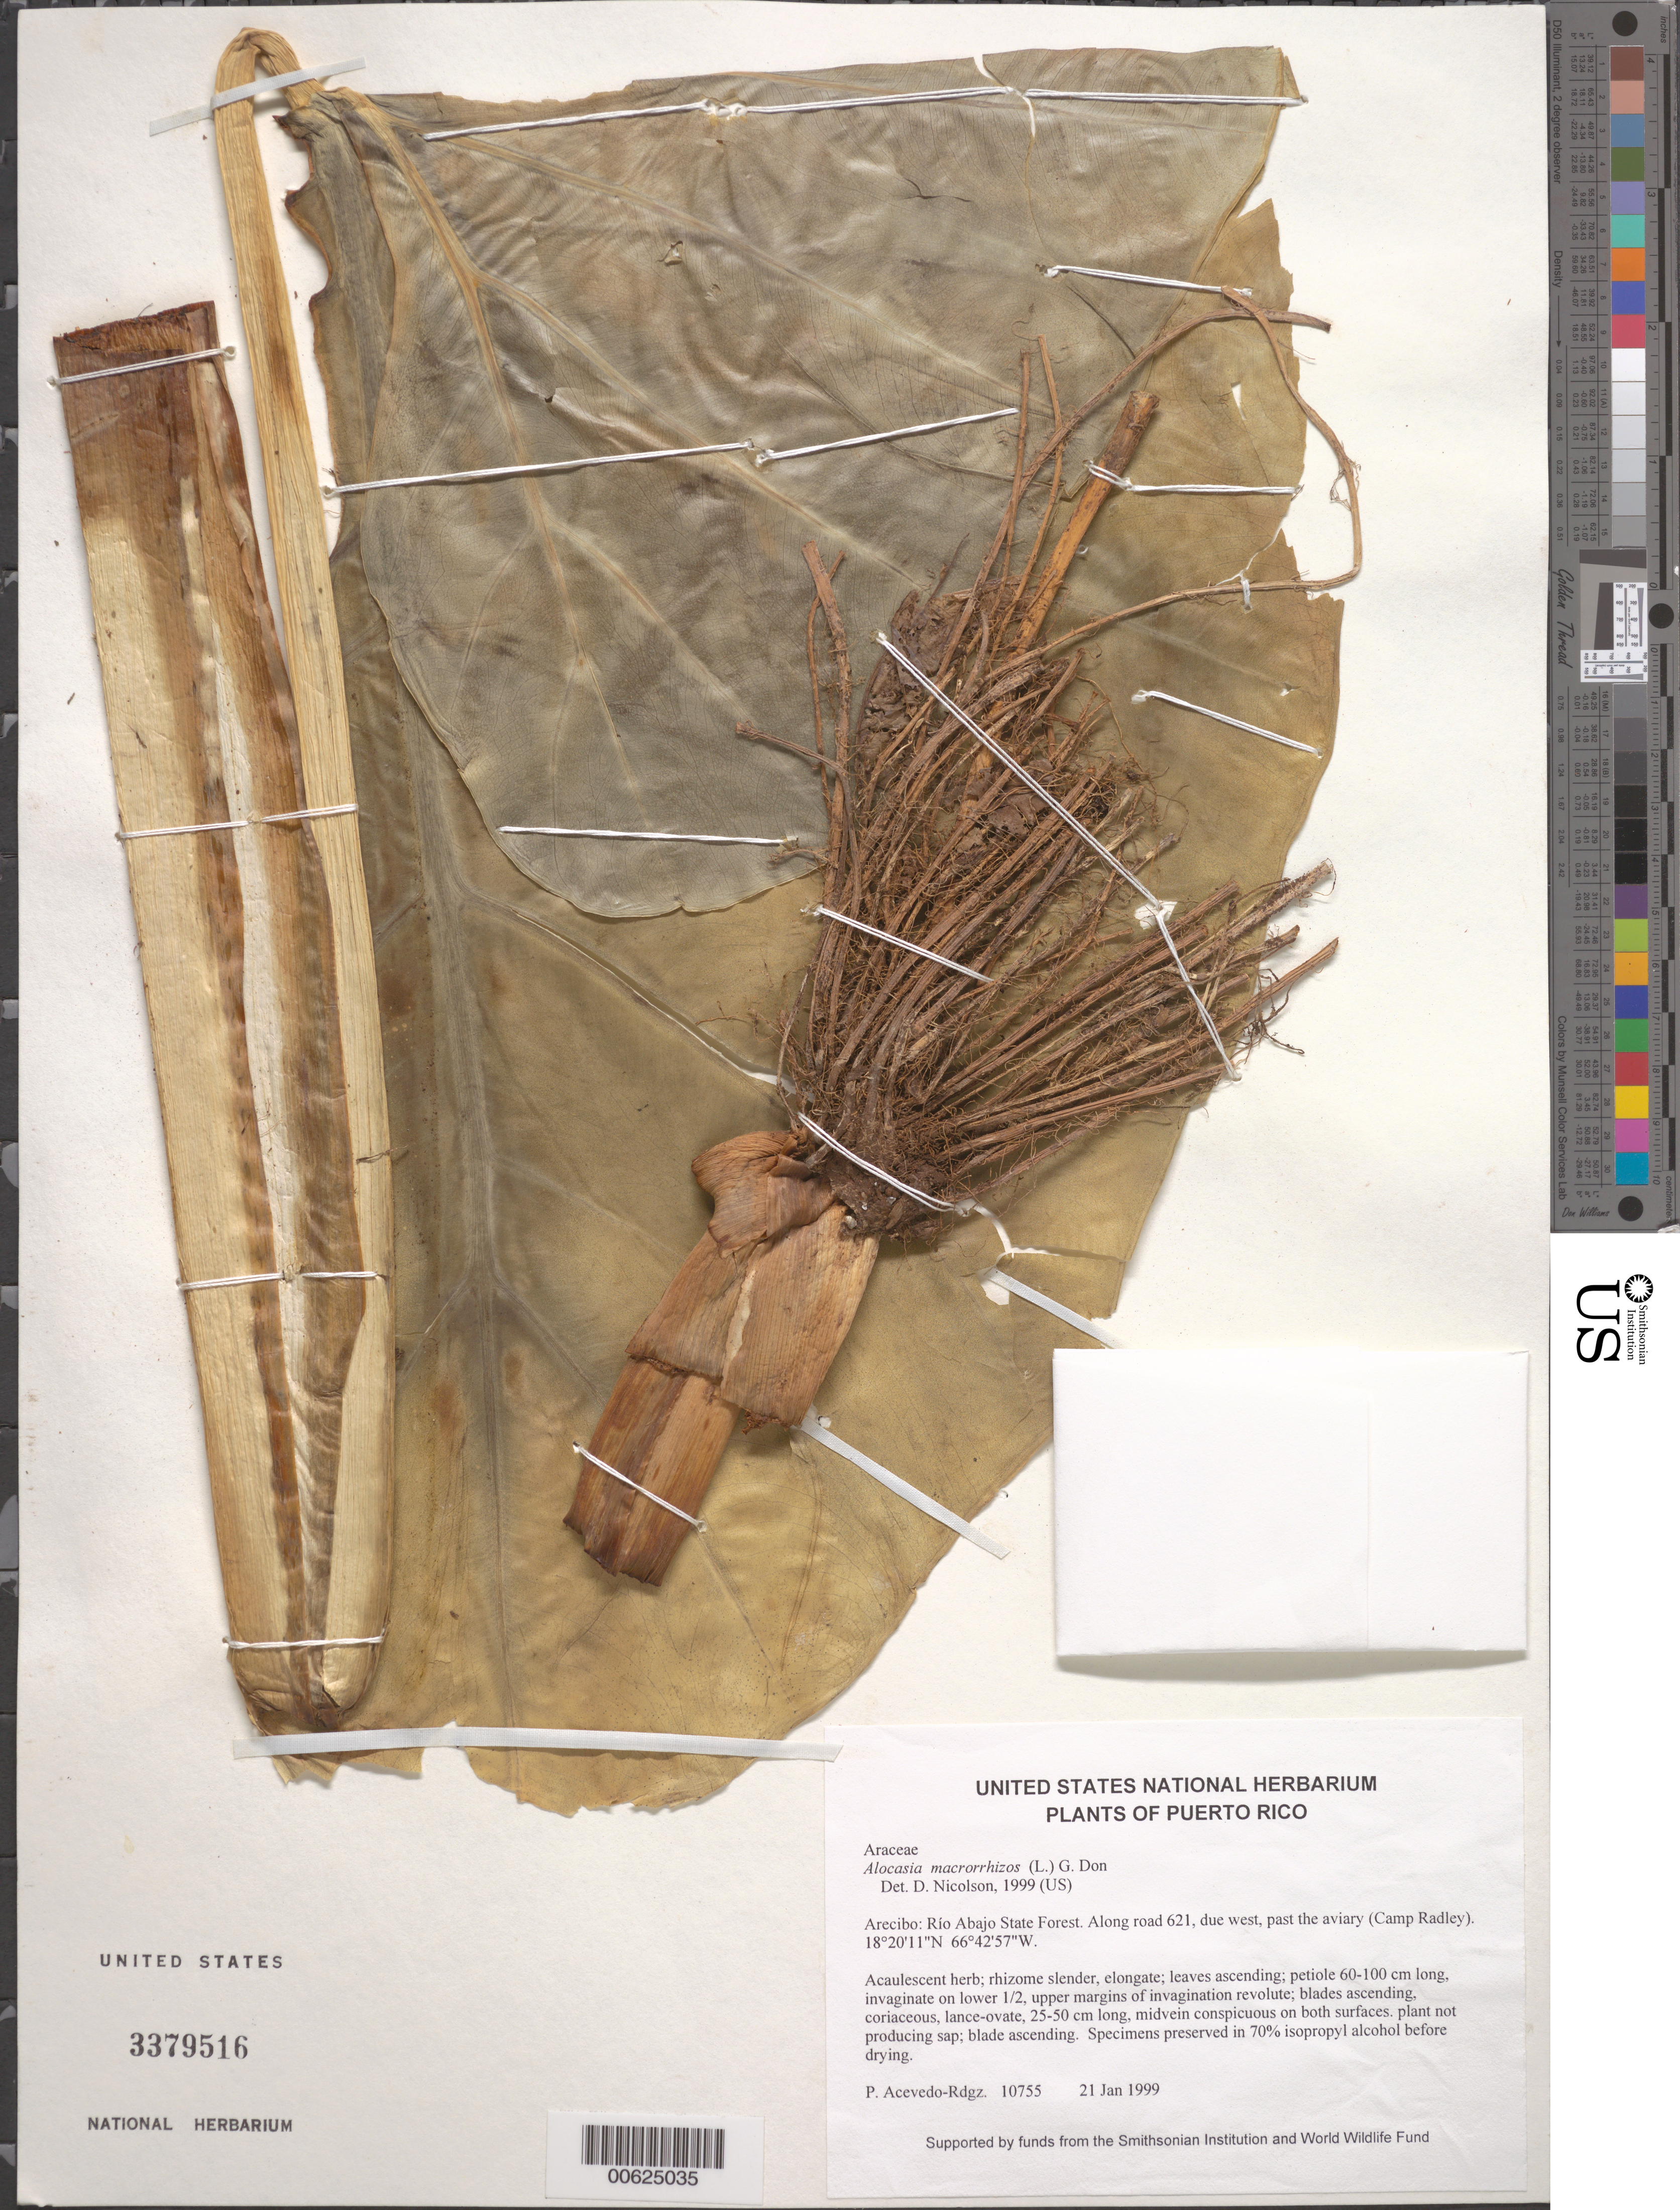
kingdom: Plantae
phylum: Tracheophyta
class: Liliopsida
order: Alismatales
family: Araceae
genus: Alocasia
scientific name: Alocasia macrorrhizos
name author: (L.) G. Don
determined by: Nicolson, Dan H.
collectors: P. Acevedo-Rodr.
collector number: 10755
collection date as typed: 21 Jan 1999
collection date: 1999-01-21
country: Puerto Rico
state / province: Arecibo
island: Puerto Rico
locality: Arecibo; Río Abajo State Forest. Along road 621, due west, past the aviary (Camp Radley).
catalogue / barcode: US 3379516